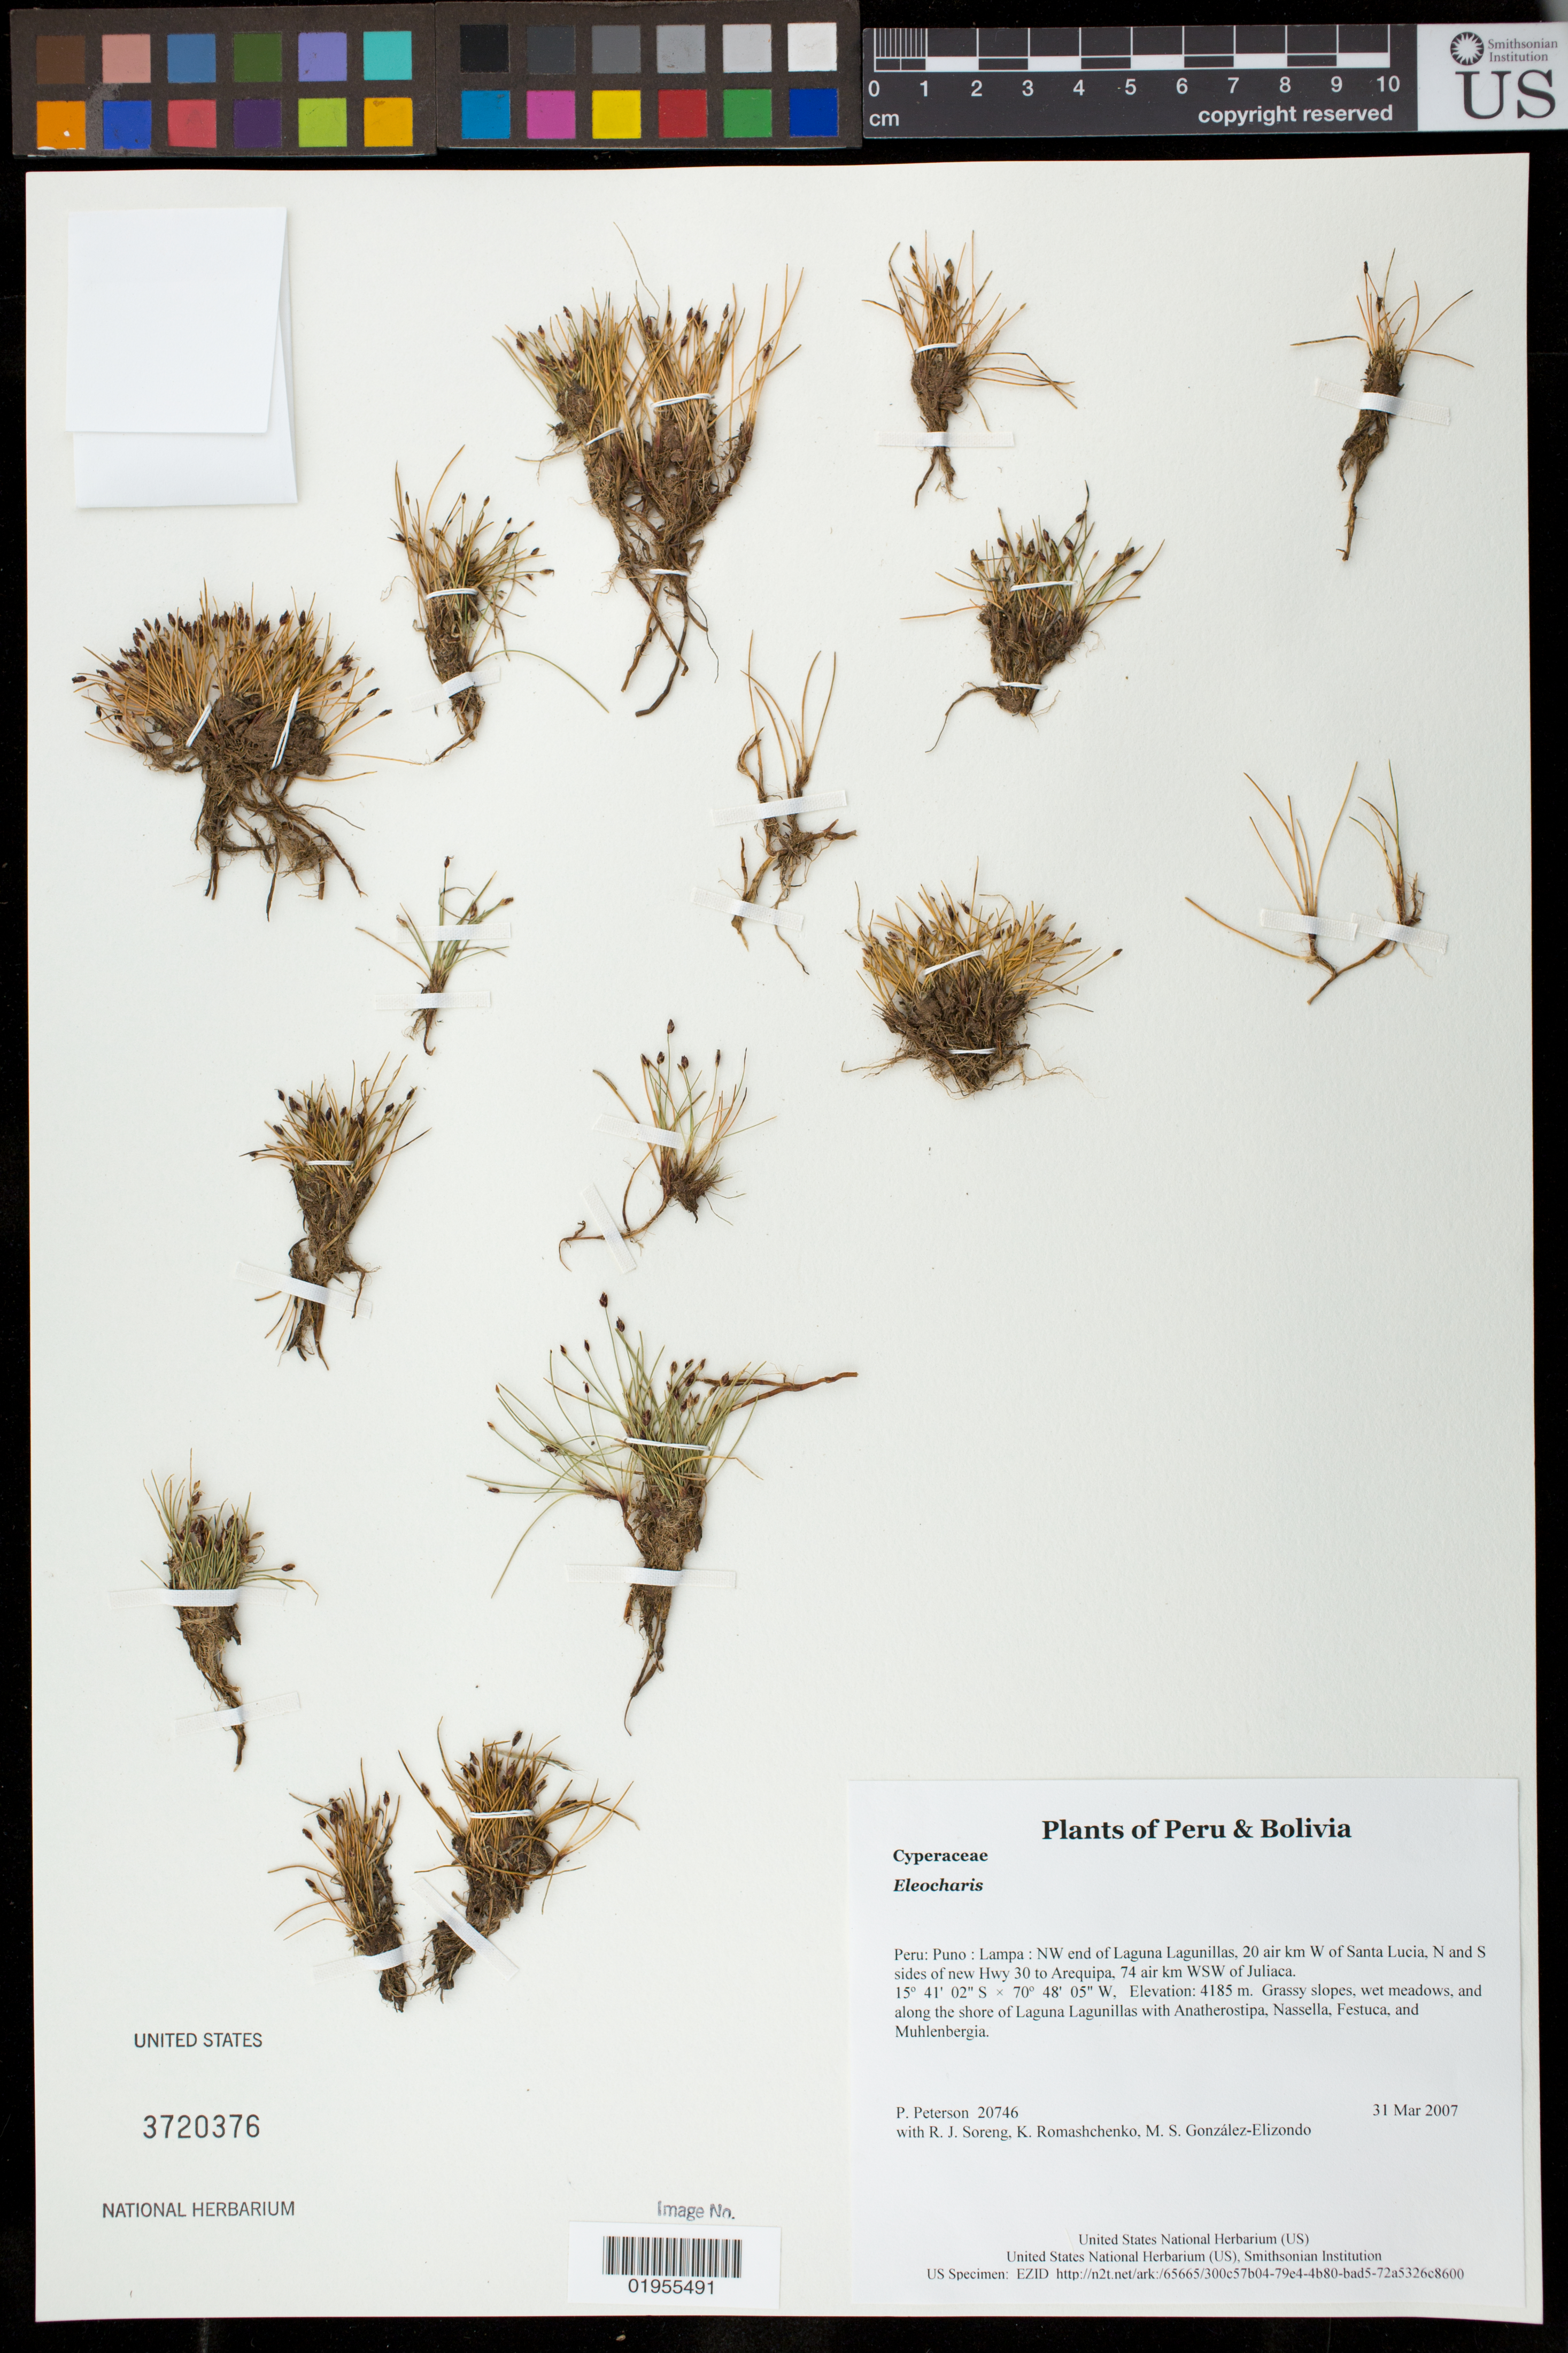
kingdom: Plantae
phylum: Tracheophyta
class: Liliopsida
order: Poales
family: Cyperaceae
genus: Eleocharis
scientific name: Eleocharis sp.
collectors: P. M. Peterson, R. J. Soreng, K. Romashchenko & M. S. González-Elizondo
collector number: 20746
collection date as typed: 31 Mar 2007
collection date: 2007-03-31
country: Peru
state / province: Puno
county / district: Lampa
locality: NW end of Laguna Lagunillas, 20 air km W of Santa Lucia, N and S sides of new Hwy 30 to Arequipa, 74 air km WSW of Juliaca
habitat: Grassy slopes, wet meadows, and along the shore of Laguna Lagunillas with Anatherostipa, Nassella, Festuca, and Muhlenbergia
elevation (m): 4185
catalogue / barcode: US 3720376